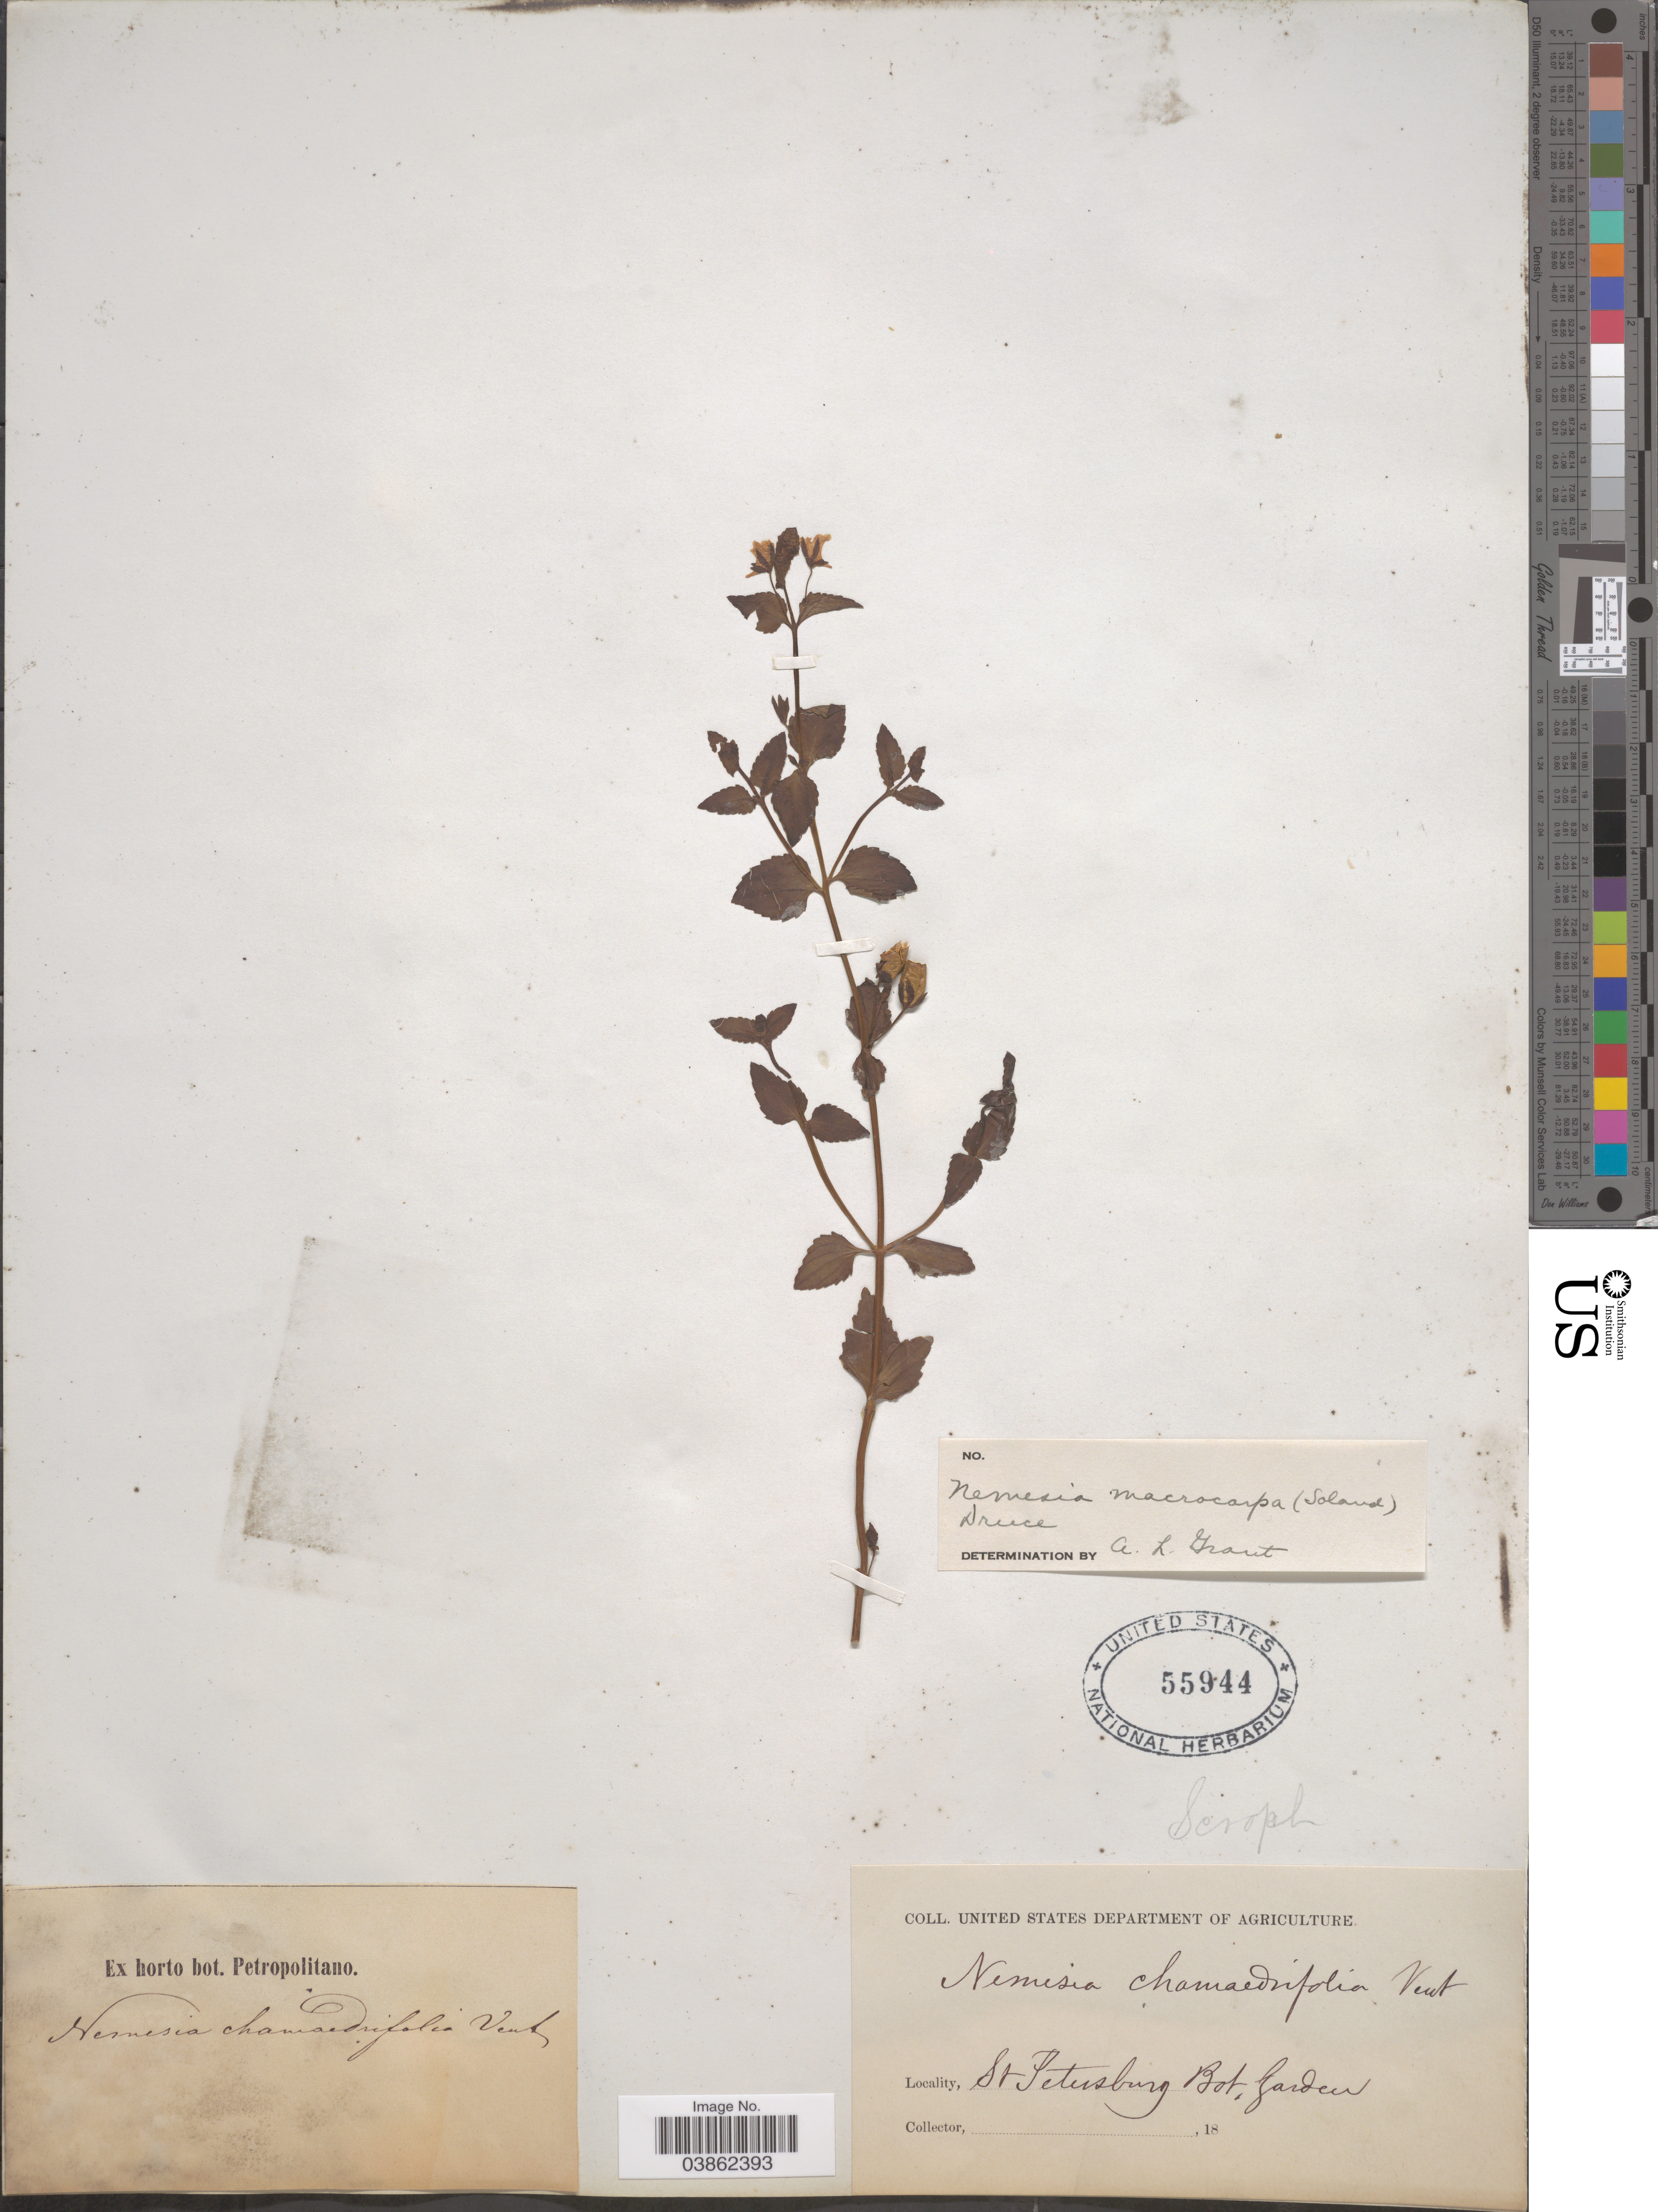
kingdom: Plantae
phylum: Tracheophyta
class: Magnoliopsida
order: Lamiales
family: Scrophulariaceae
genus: Nemesia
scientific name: Nemesia macrocarpa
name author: Druce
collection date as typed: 18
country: Russian Federation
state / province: St. Petersburg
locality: St. Petersburg Bot. Garden.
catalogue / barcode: US 55944